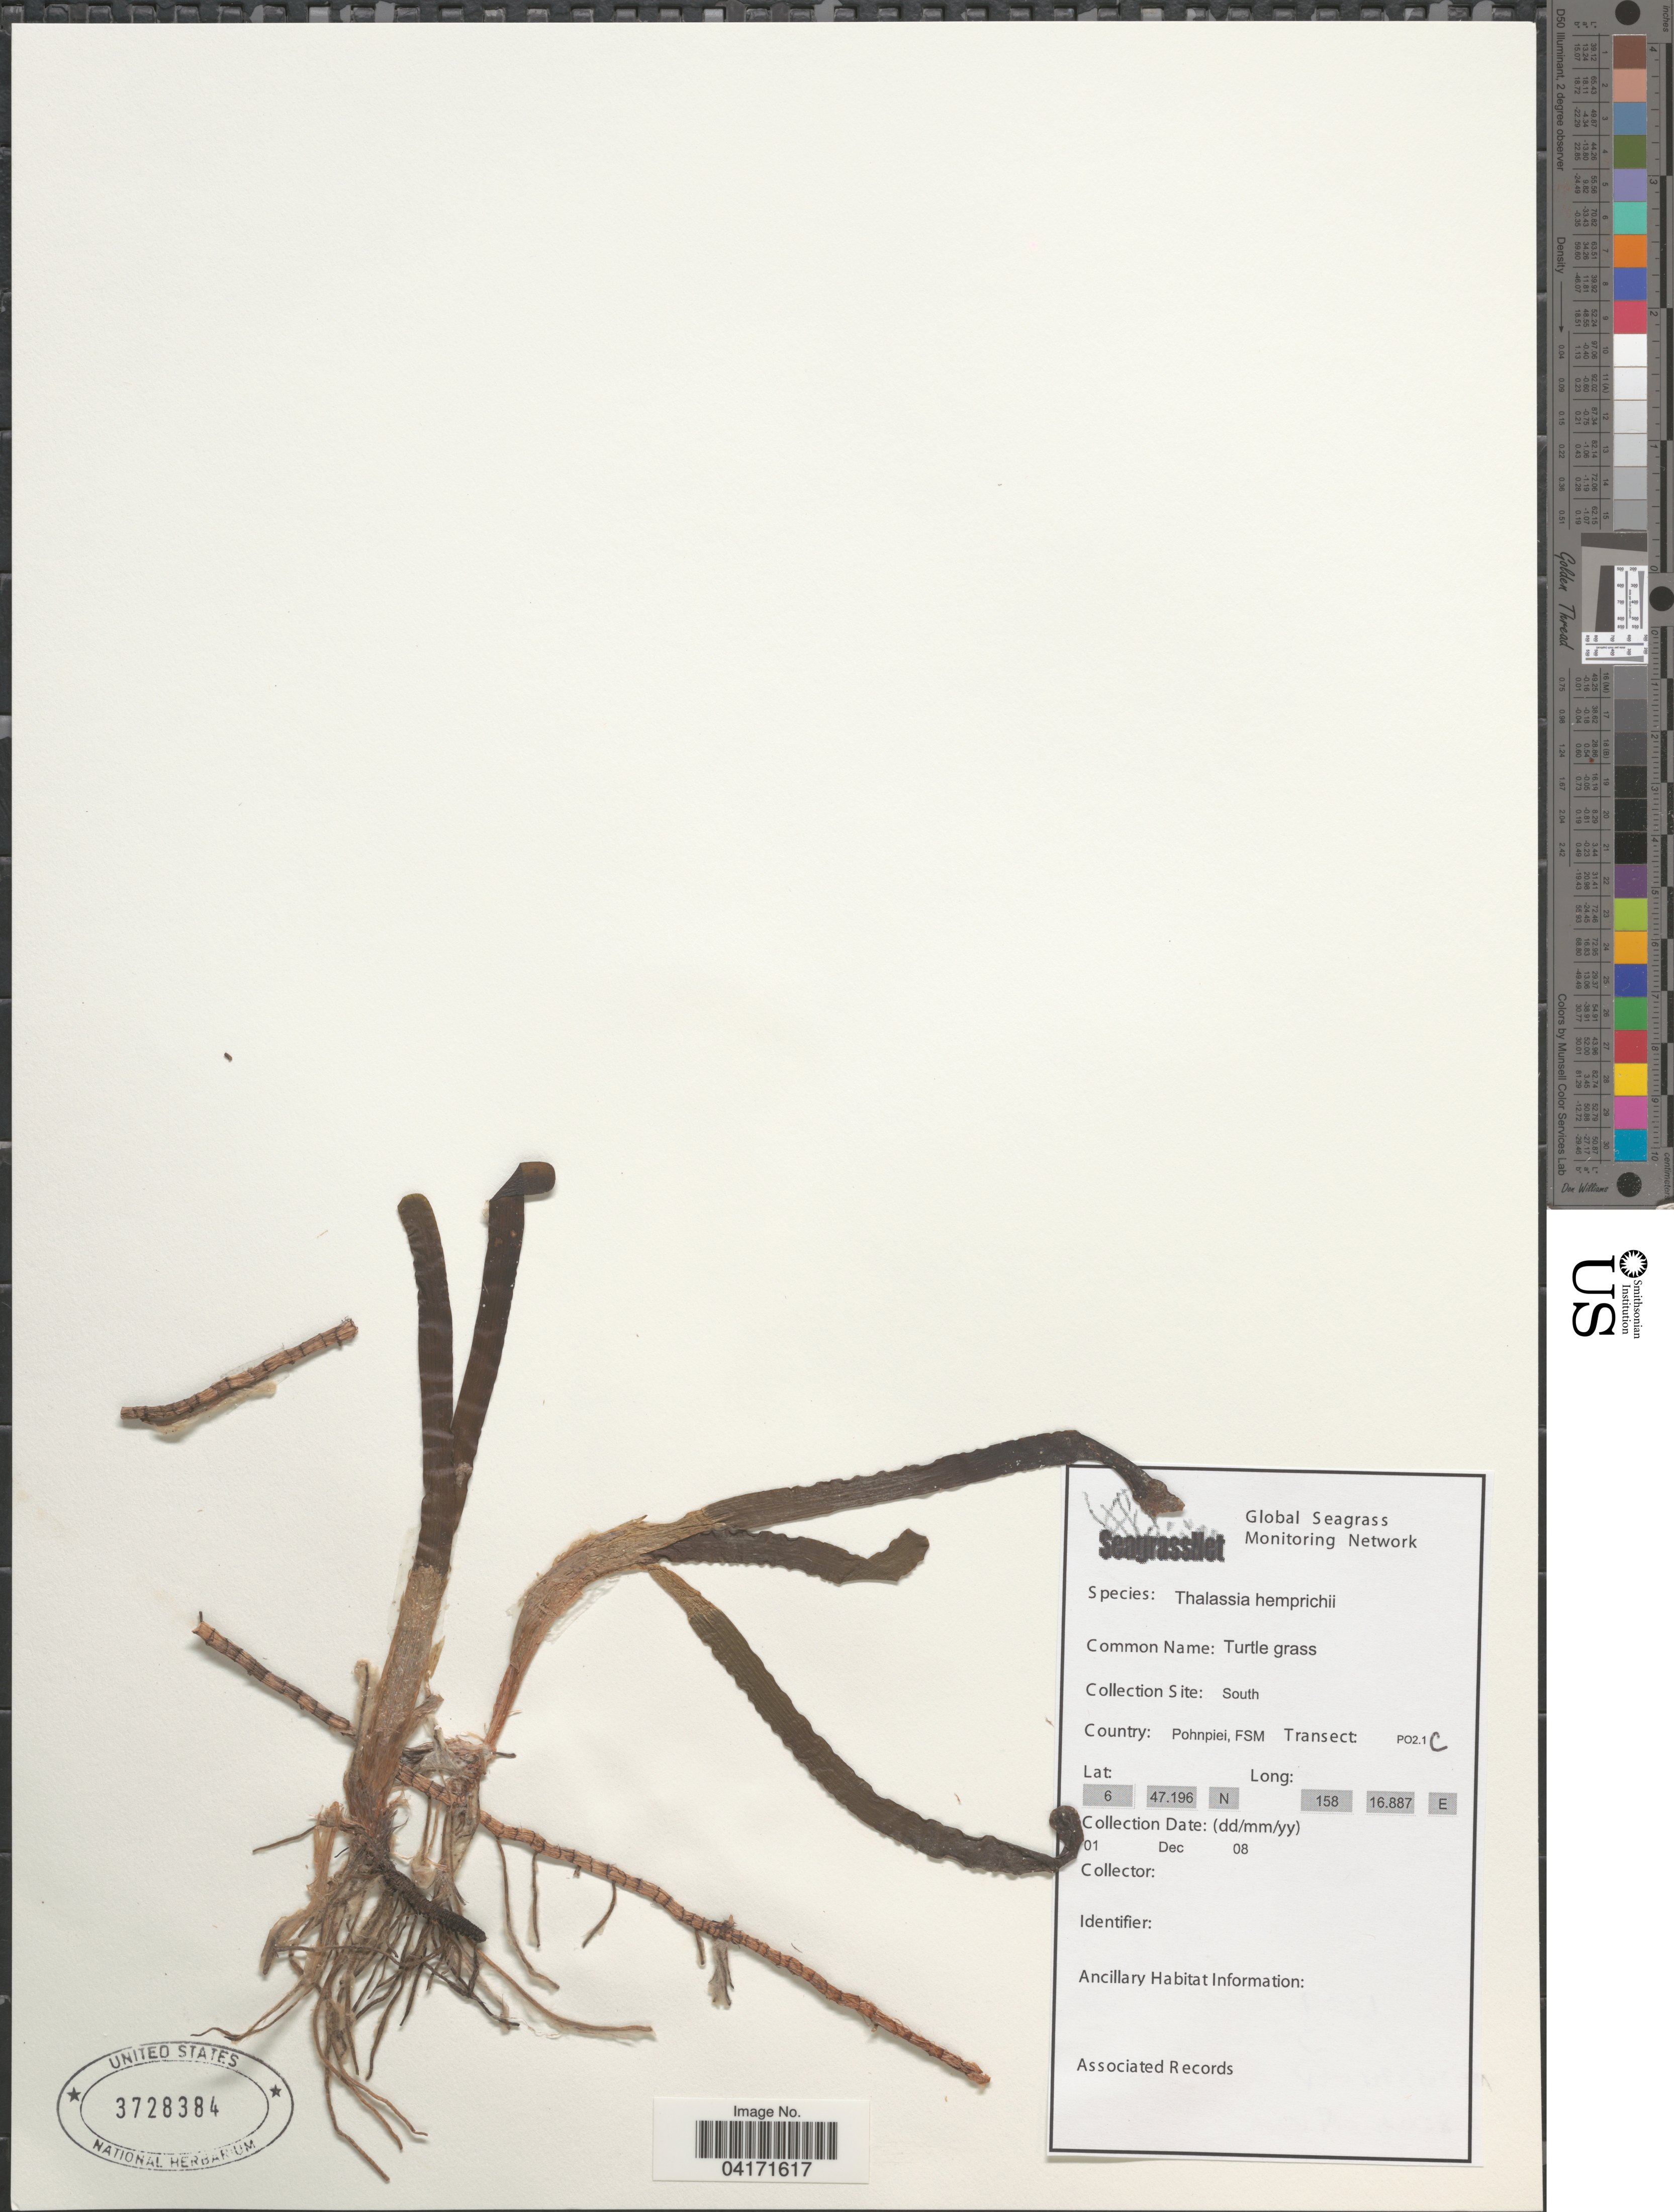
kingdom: Plantae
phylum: Tracheophyta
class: Liliopsida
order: Alismatales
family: Hydrocharitaceae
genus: Thalassia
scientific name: Thalassia hemprichii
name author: Asch.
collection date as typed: Transcribed d/m/y: 1/12/8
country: Micronesia, Federated States of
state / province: Pohnpei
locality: South. Country: Pohnpiei. Transect: PO2.1 C.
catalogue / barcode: US 3728384